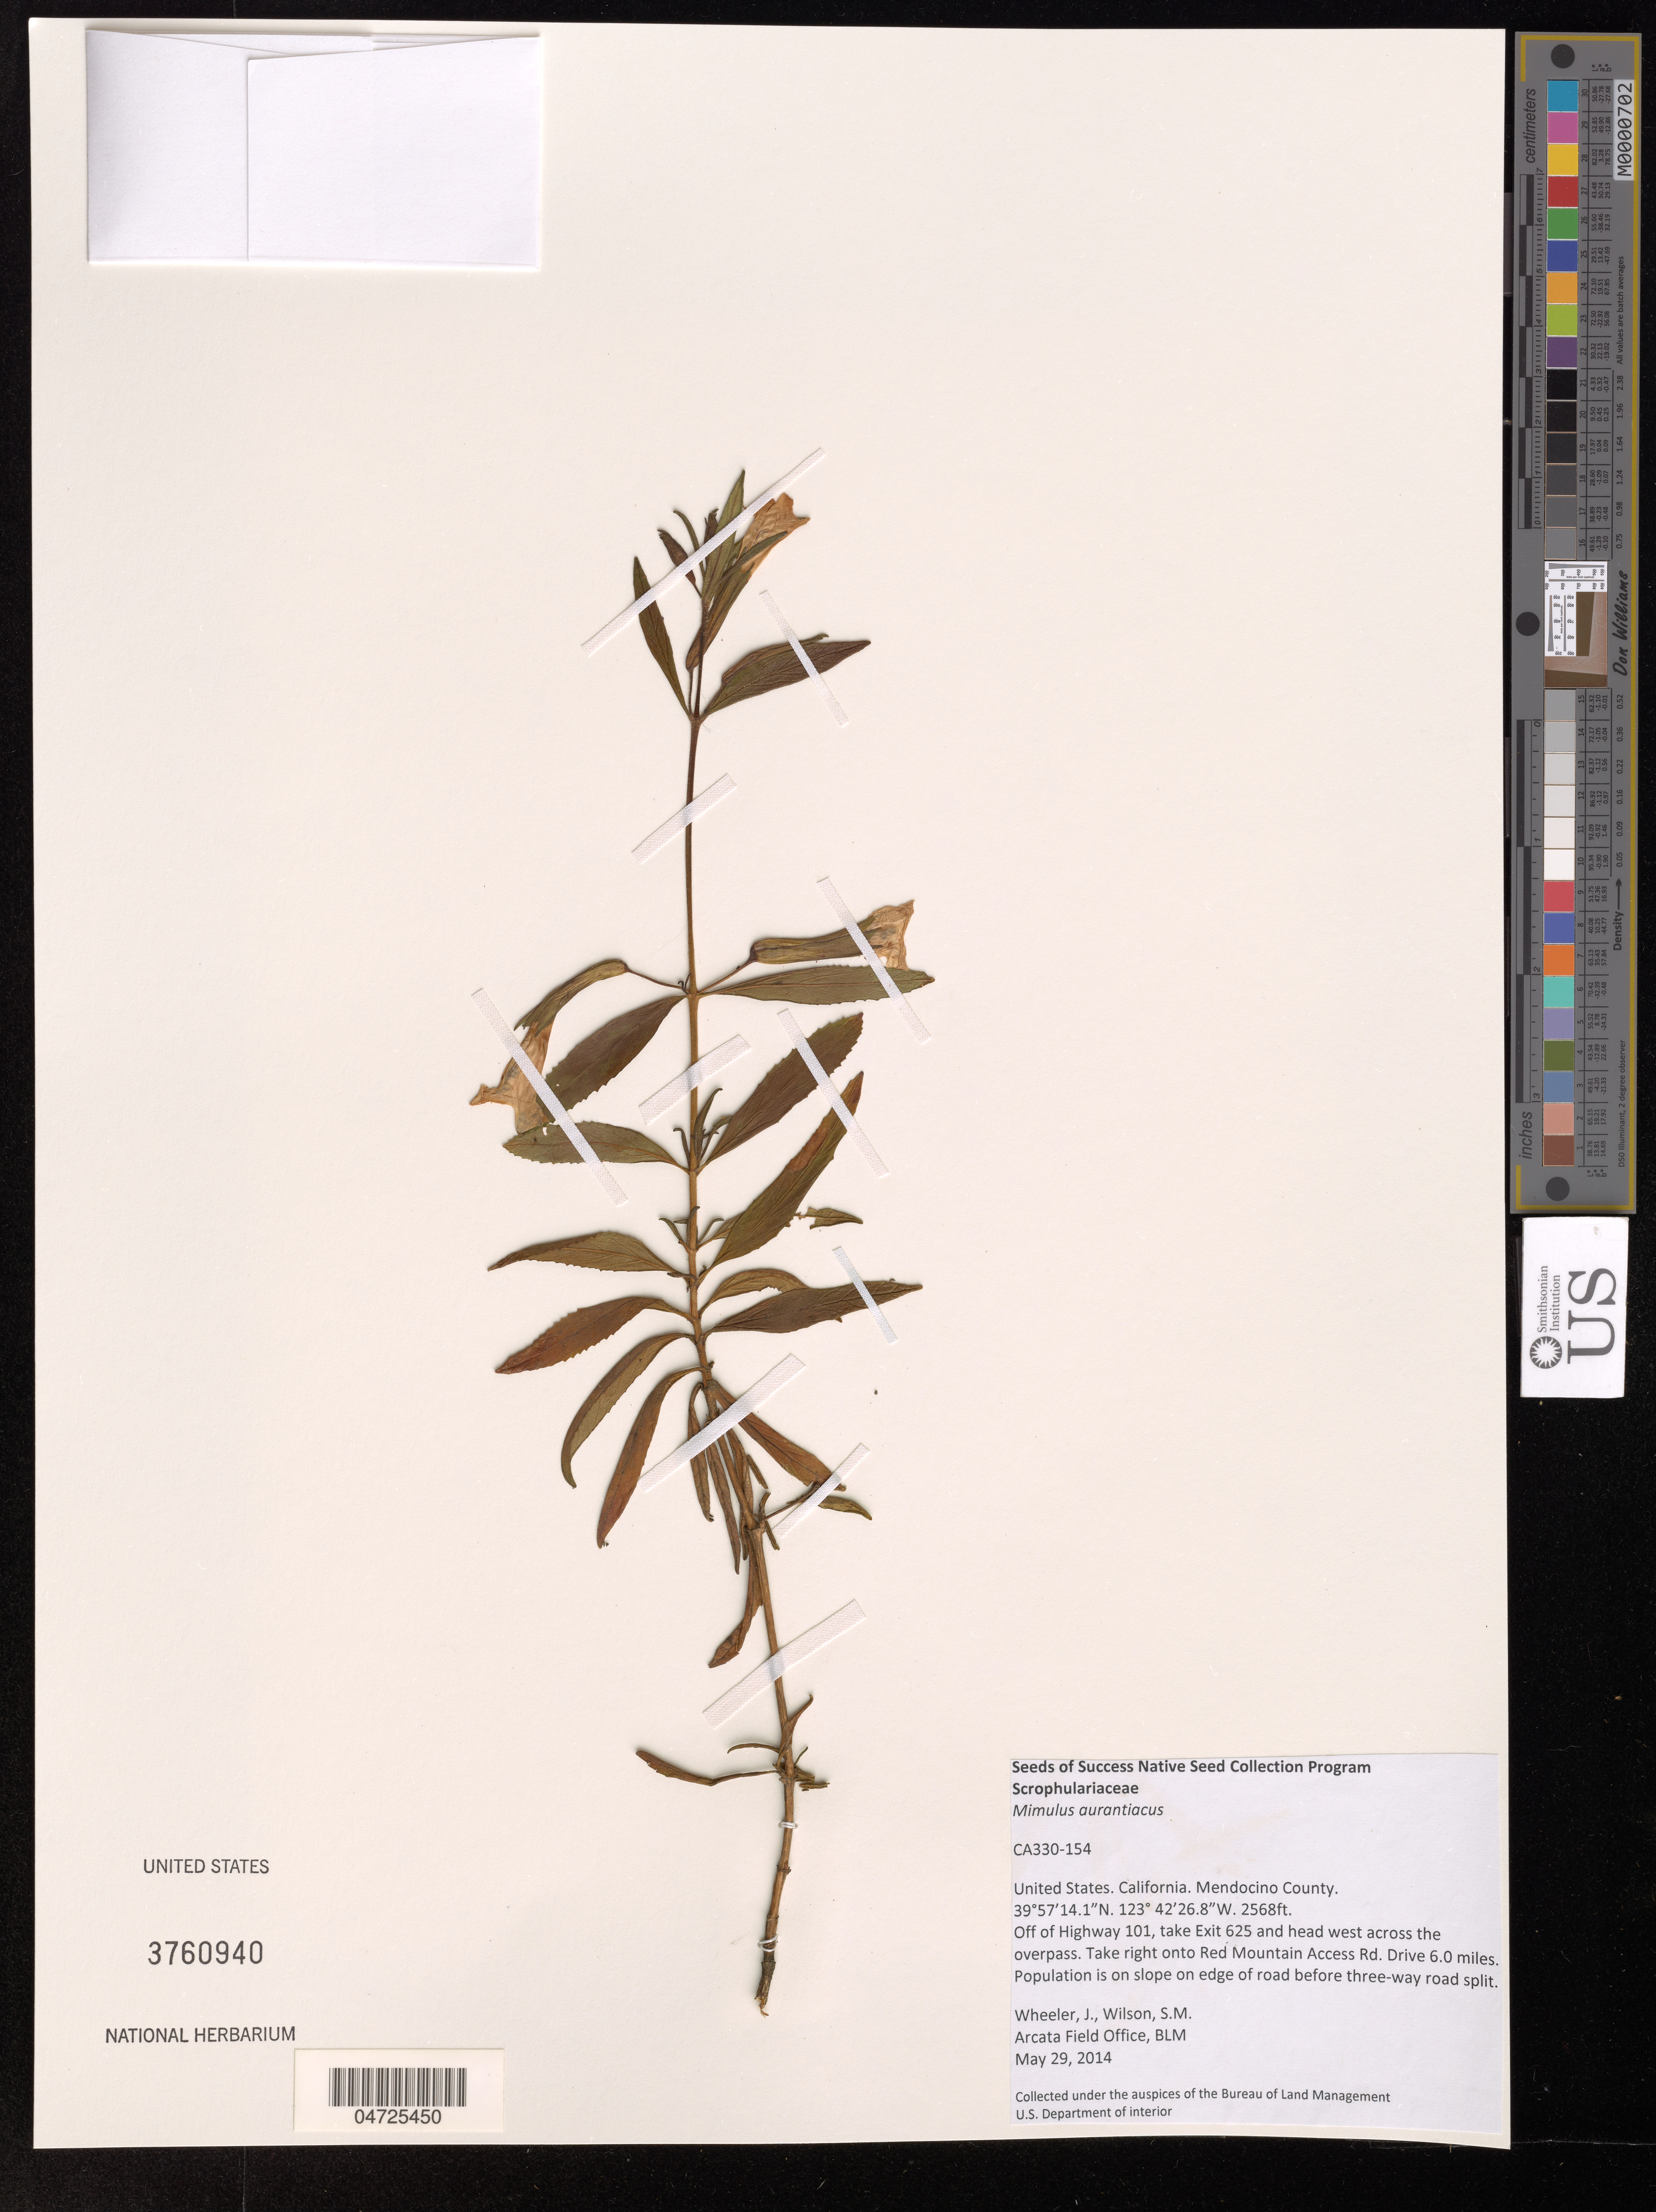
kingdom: Plantae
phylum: Tracheophyta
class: Magnoliopsida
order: Lamiales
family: Phrymaceae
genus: Mimulus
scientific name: Mimulus aurantiacus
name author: Curtis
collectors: J. Wheeler & S. Wilson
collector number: CA330-154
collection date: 2014-05-29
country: United States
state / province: California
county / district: Mendocino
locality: Mendocino County. Off of Highway 101, take Exit 625 and head west across the overpass. Take right onto Red Mountain Access Rd. Drive 6.0 miles. Population is on slope on edge of road before three-way road split.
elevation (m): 783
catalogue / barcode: US 3760940